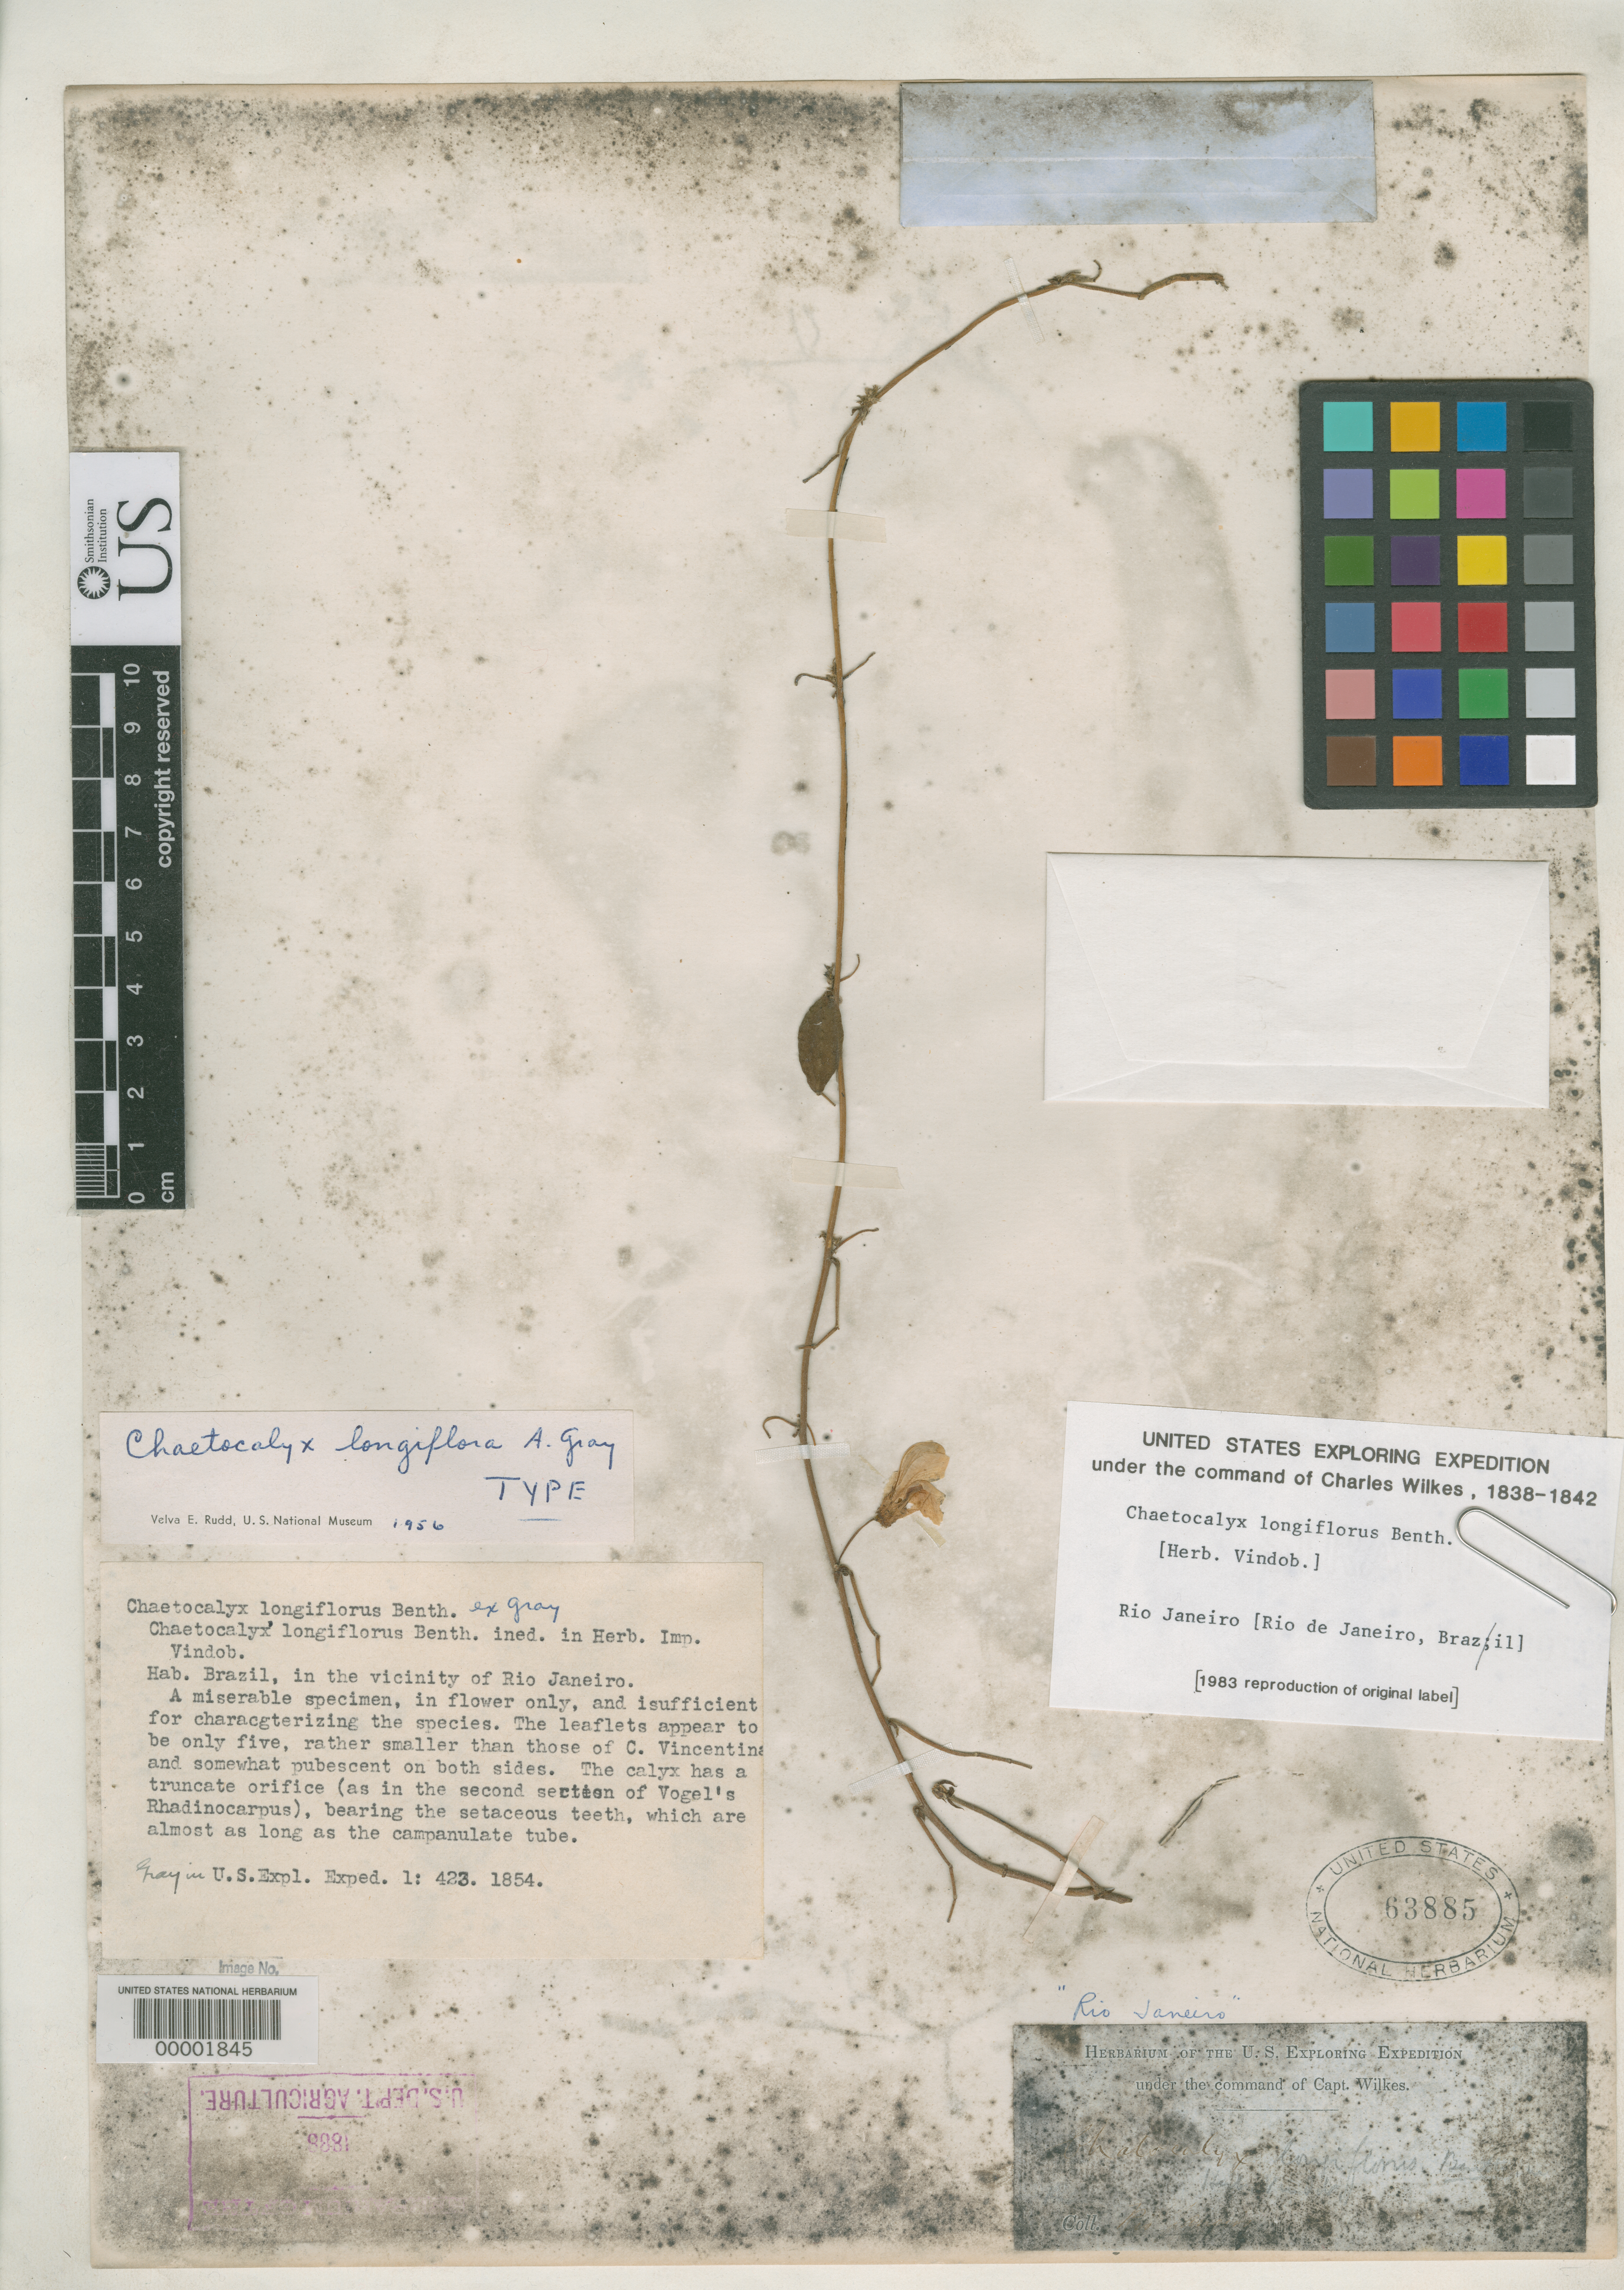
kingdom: Plantae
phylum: Tracheophyta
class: Magnoliopsida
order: Fabales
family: Fabaceae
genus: Chaetocalyx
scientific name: Chaetocalyx longiflorus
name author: Benth. ex A. Gray in Wilkes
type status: Type Collection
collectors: Wilkes Explor. Exped.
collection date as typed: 1838 to -- --- 1842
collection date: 1838/1842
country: Brazil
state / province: Rio de Janeiro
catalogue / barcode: US 63885